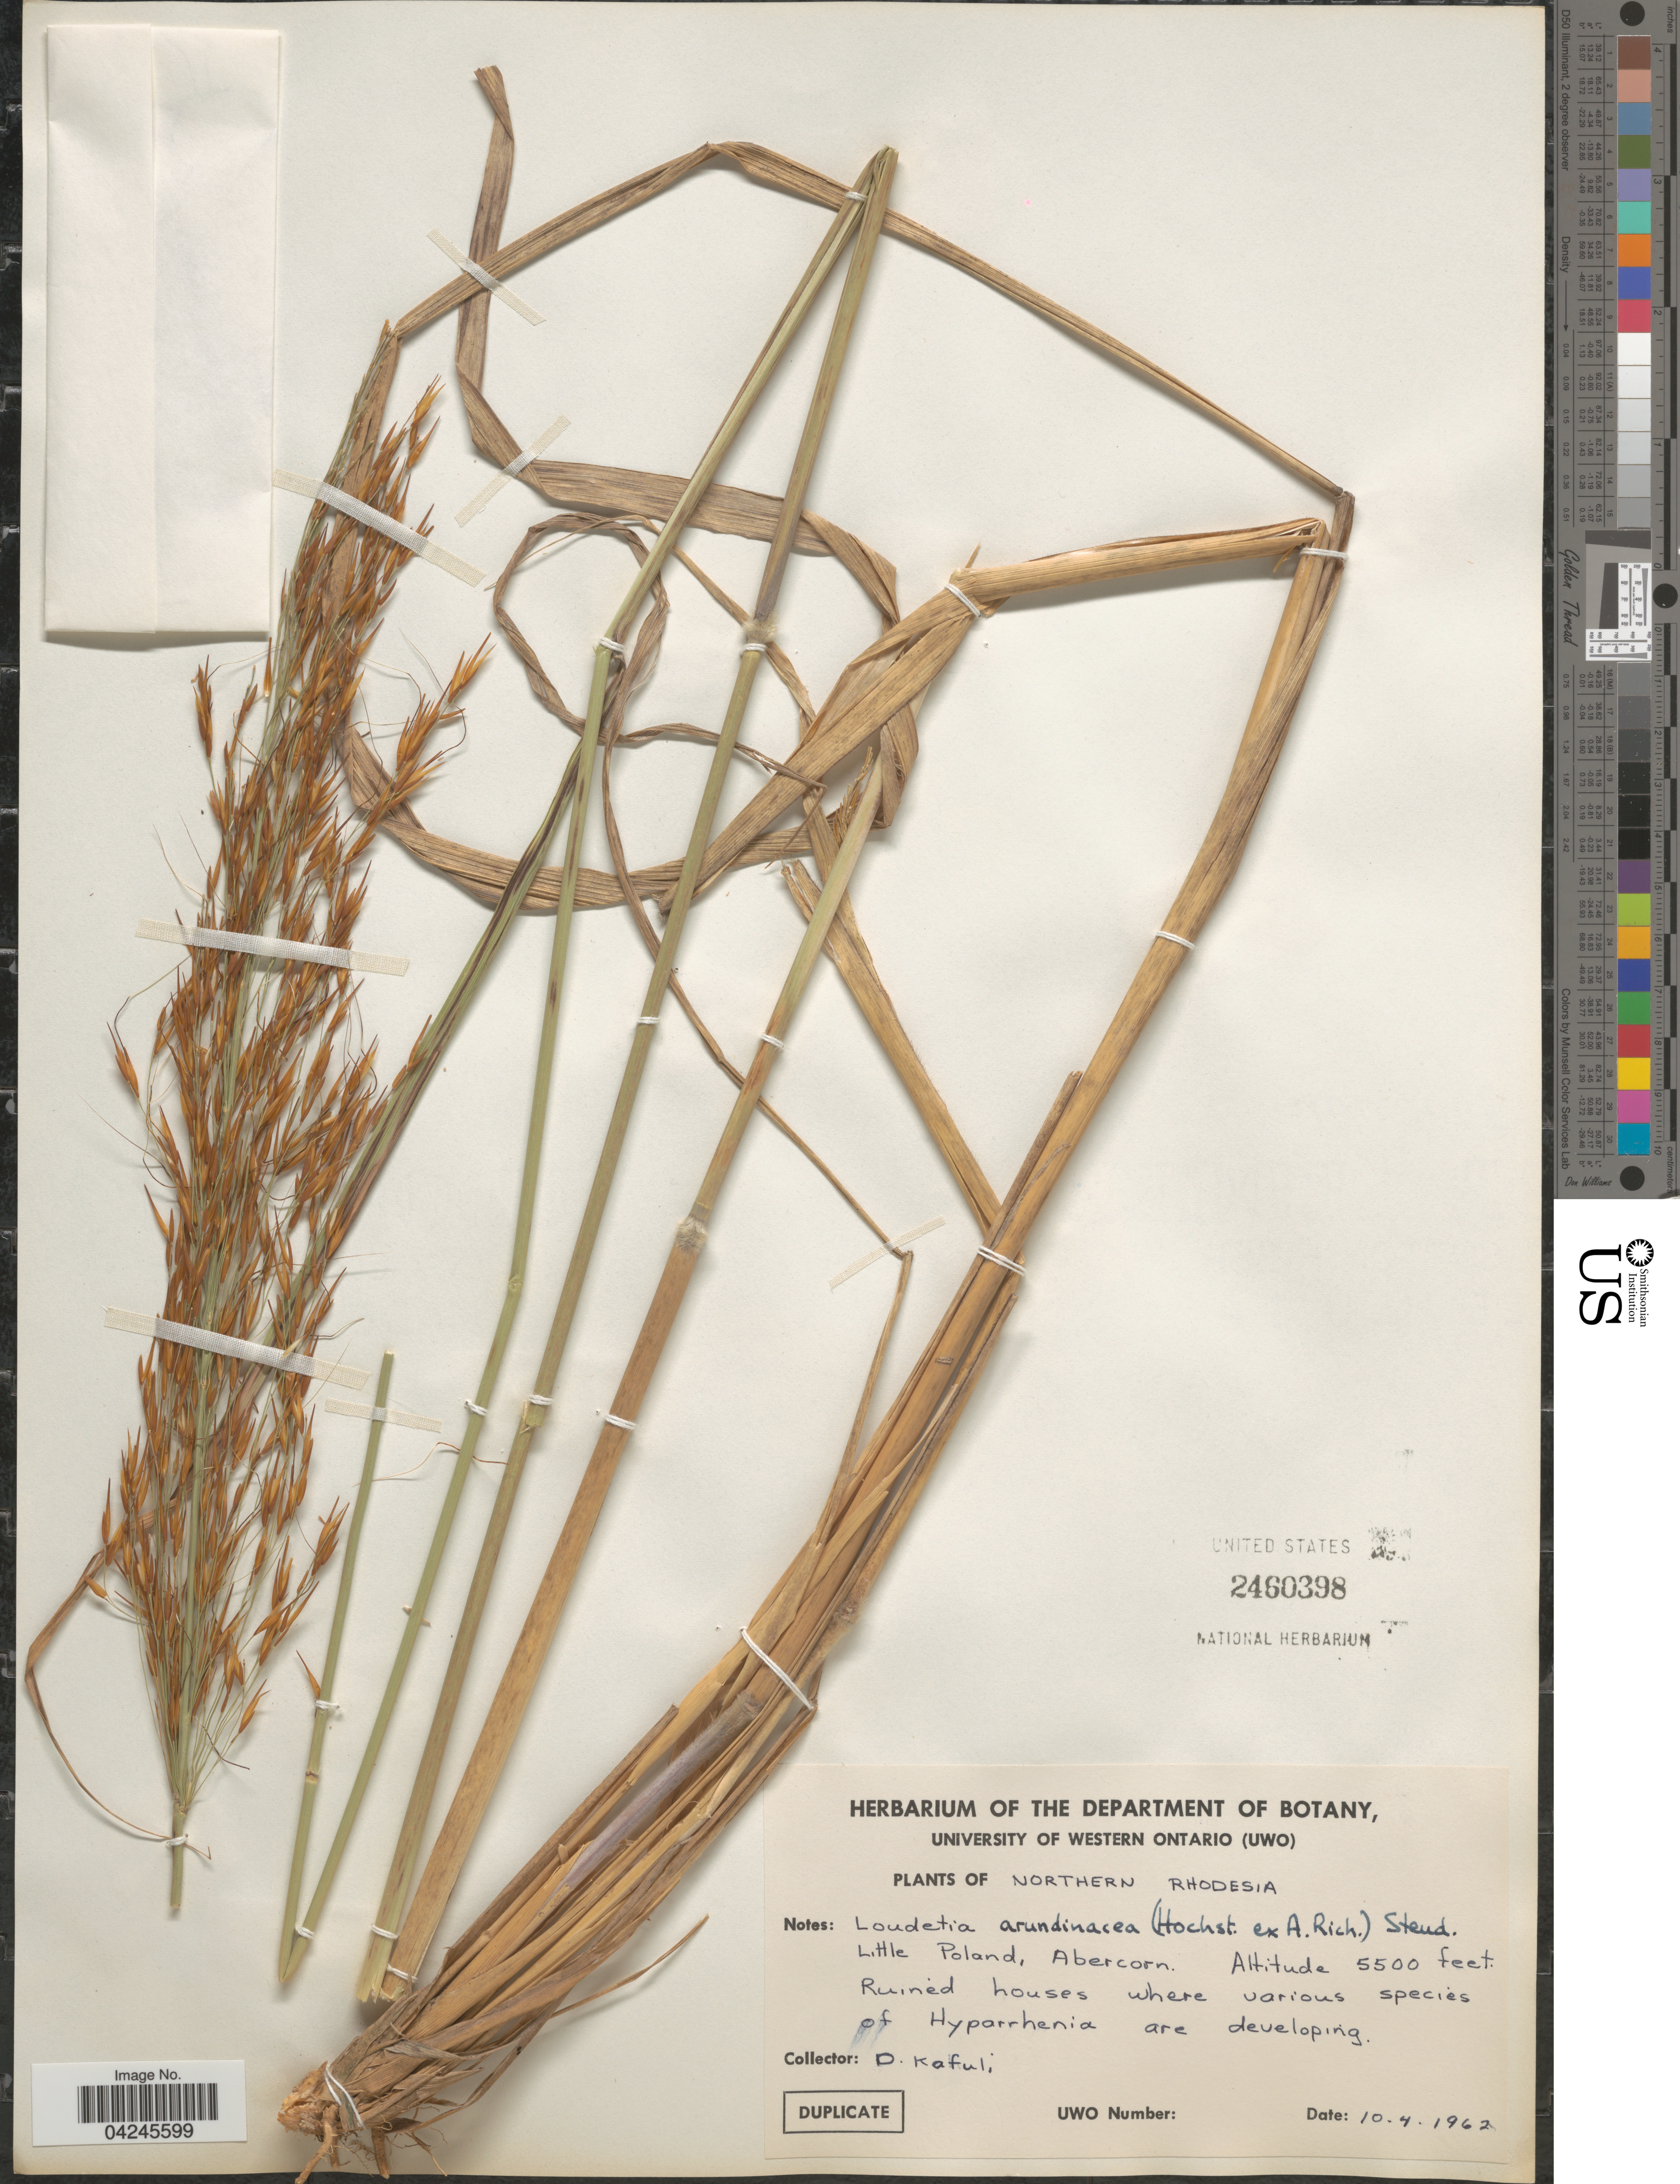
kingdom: Plantae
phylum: Tracheophyta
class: Liliopsida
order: Poales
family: Poaceae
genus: Loudetia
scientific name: Loudetia arundinacea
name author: (Hochst. ex A. Rich.) Steud.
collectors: D. Kafuli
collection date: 1962-04-10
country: Zambia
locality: Little Poland, Abercorn.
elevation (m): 1676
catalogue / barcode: US 2460398